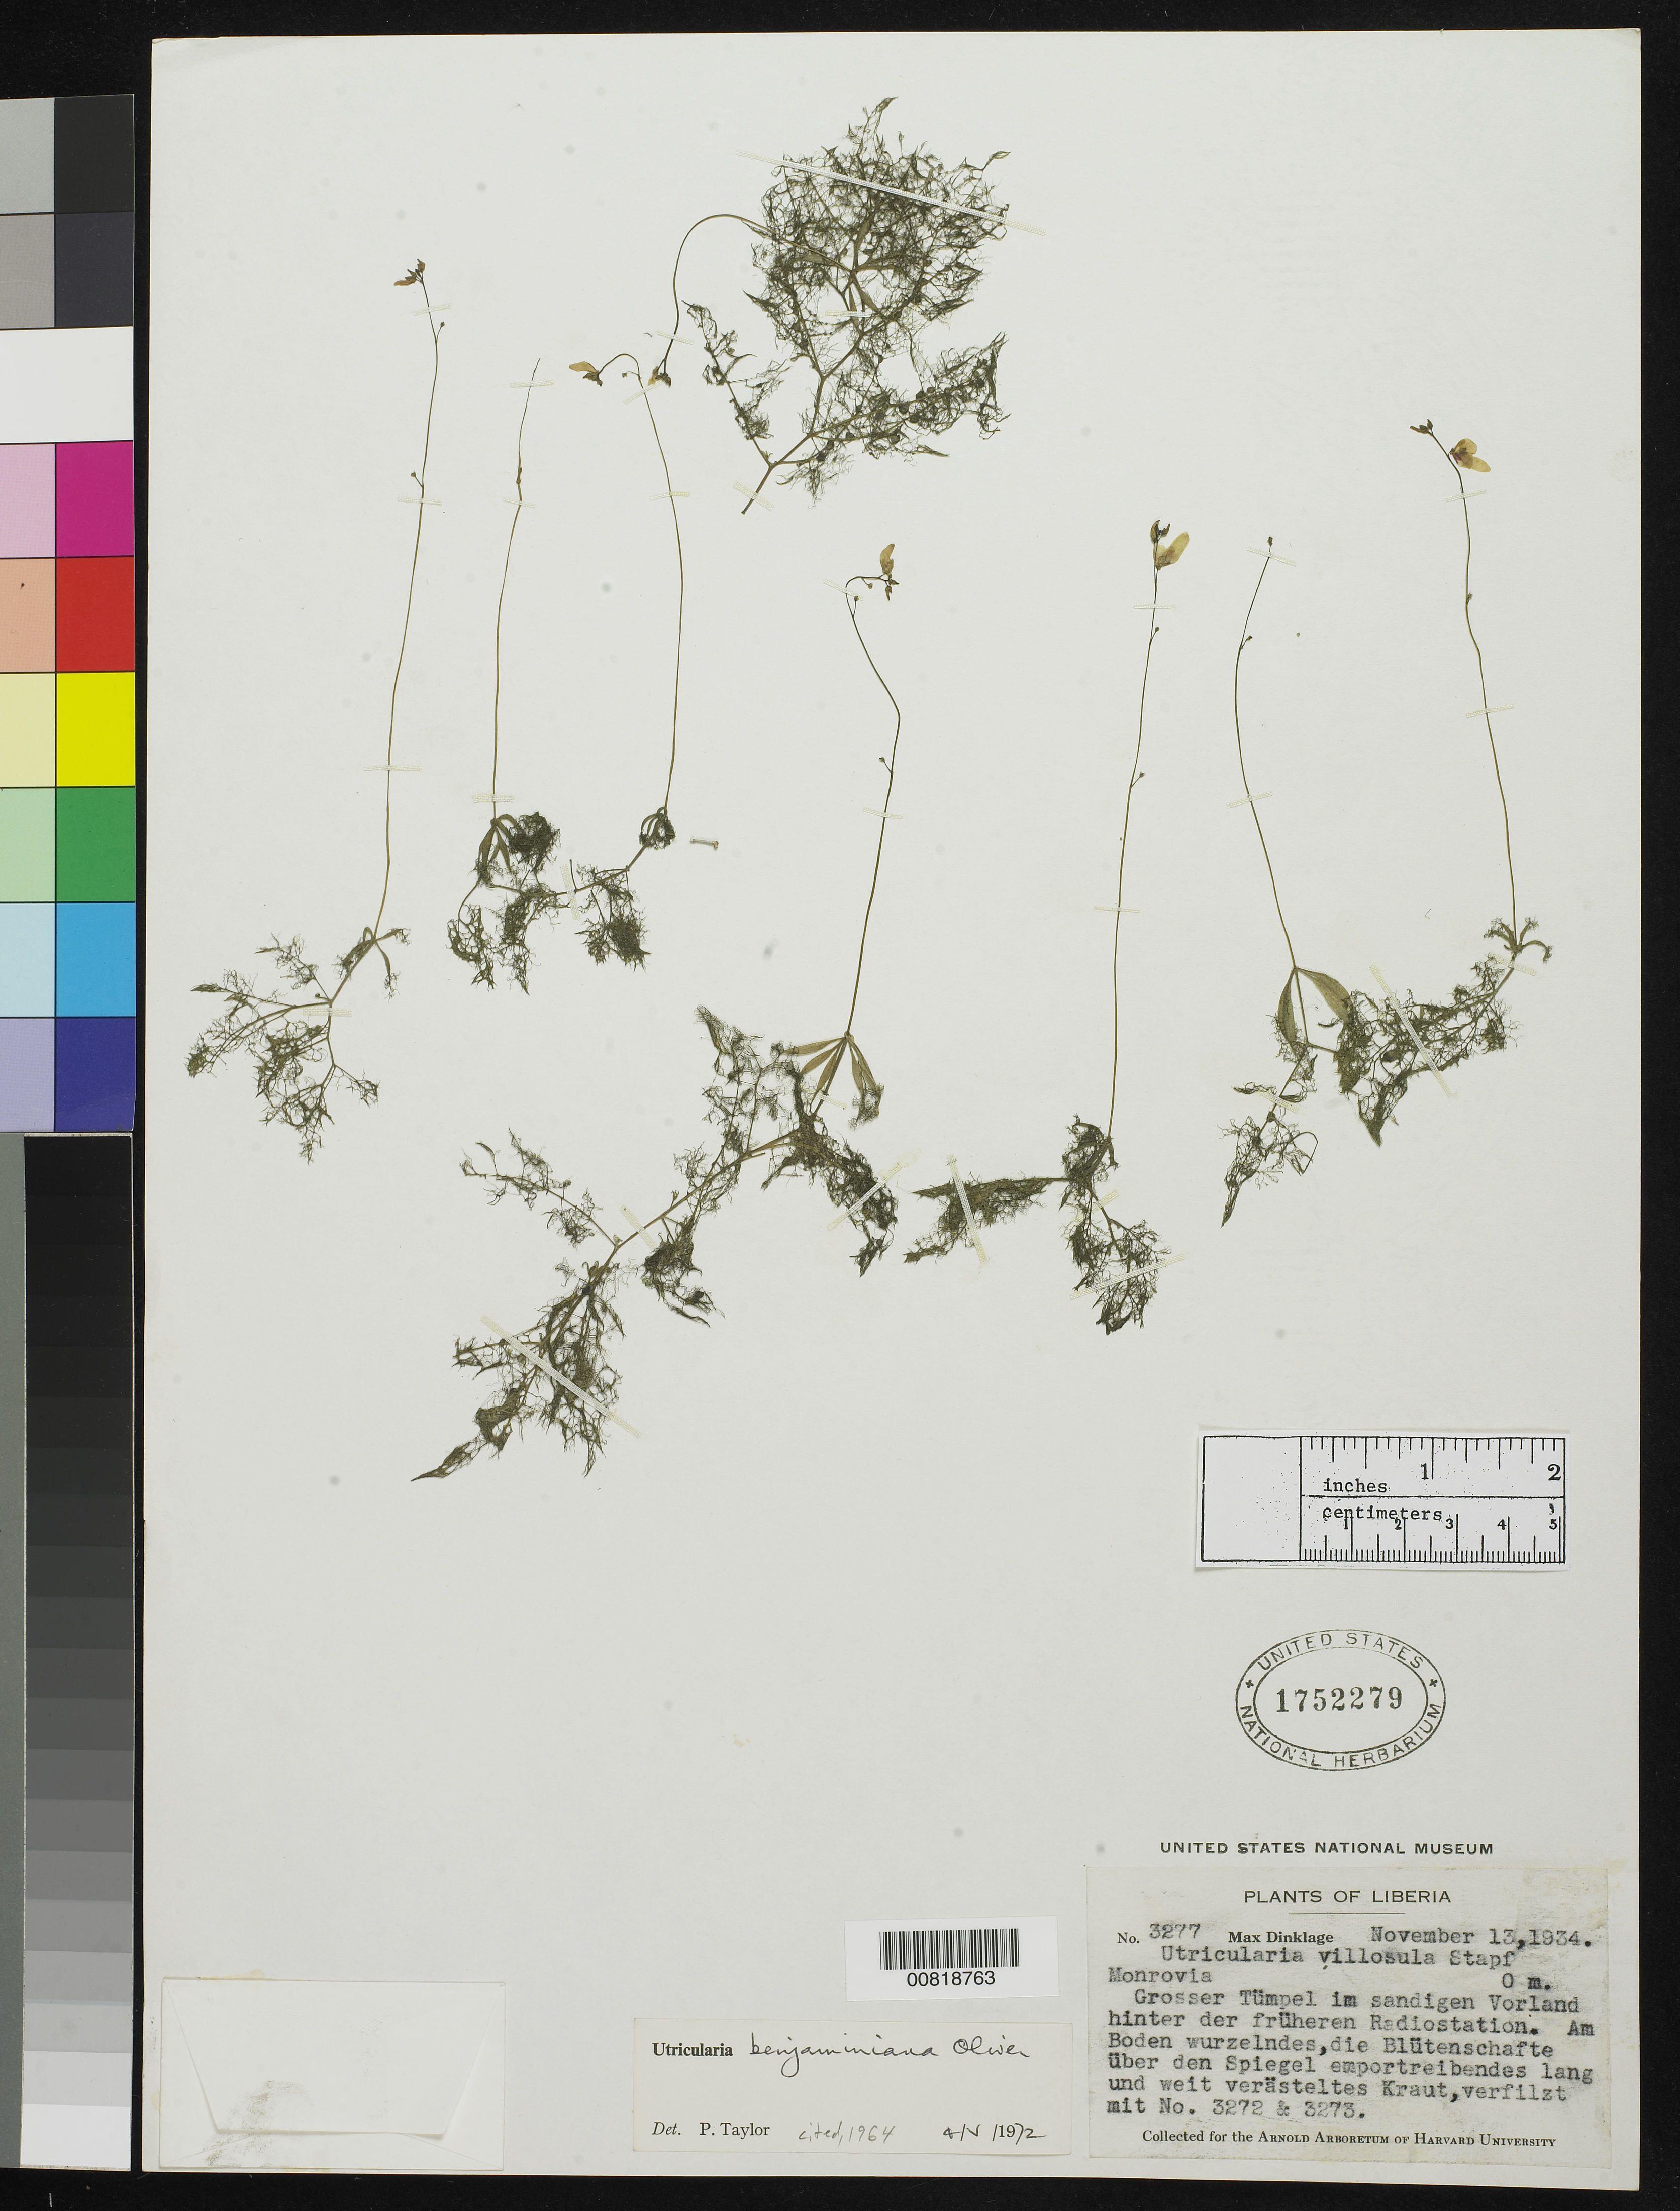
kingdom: Plantae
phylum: Tracheophyta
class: Magnoliopsida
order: Lamiales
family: Lentibulariaceae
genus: Utricularia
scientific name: Utricularia benjaminiana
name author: Oliv.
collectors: M. Dinklage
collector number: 3277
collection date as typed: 13 Nov 1934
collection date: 1934-11-13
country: Liberia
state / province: Montserrado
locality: Monrovia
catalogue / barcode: US 1752279